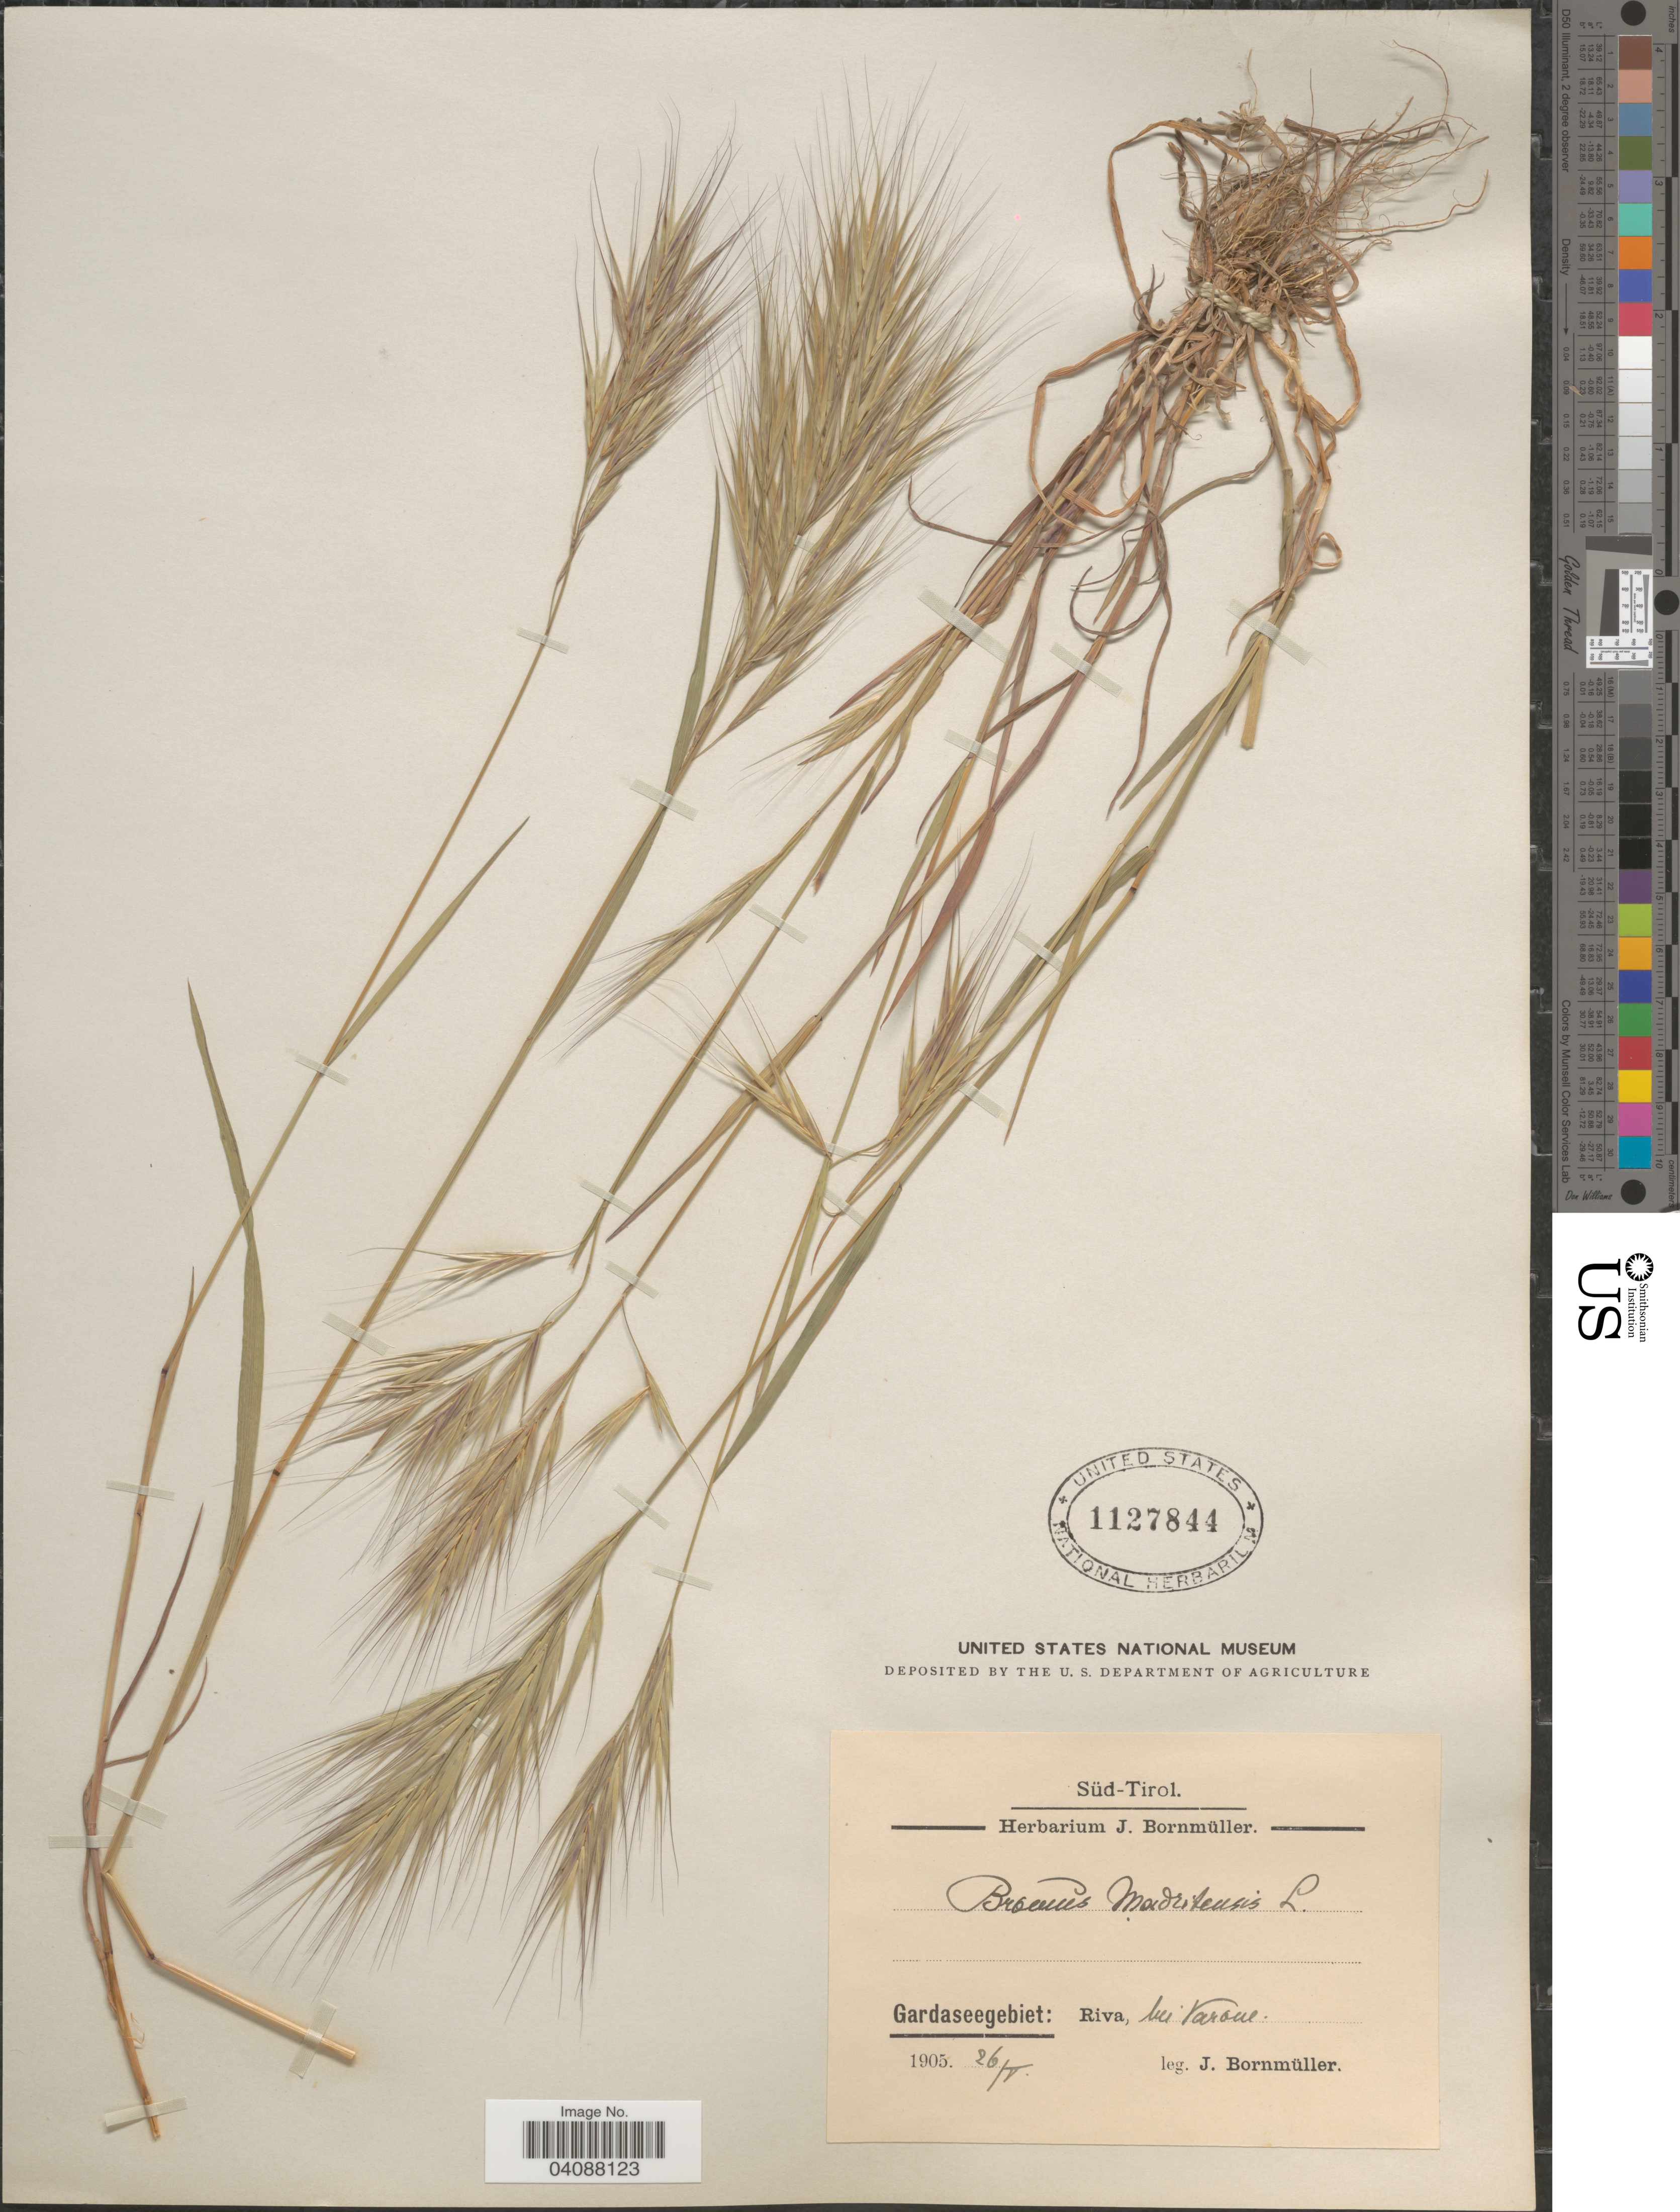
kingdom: Plantae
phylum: Tracheophyta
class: Liliopsida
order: Poales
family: Poaceae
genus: Bromus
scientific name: Bromus madritensis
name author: L.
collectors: J. Bornmüller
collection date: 1905-05-26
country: Italy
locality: Süd-Tirol. Gardaseegebiet: Riva, bei Varoue.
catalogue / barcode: US 1127844